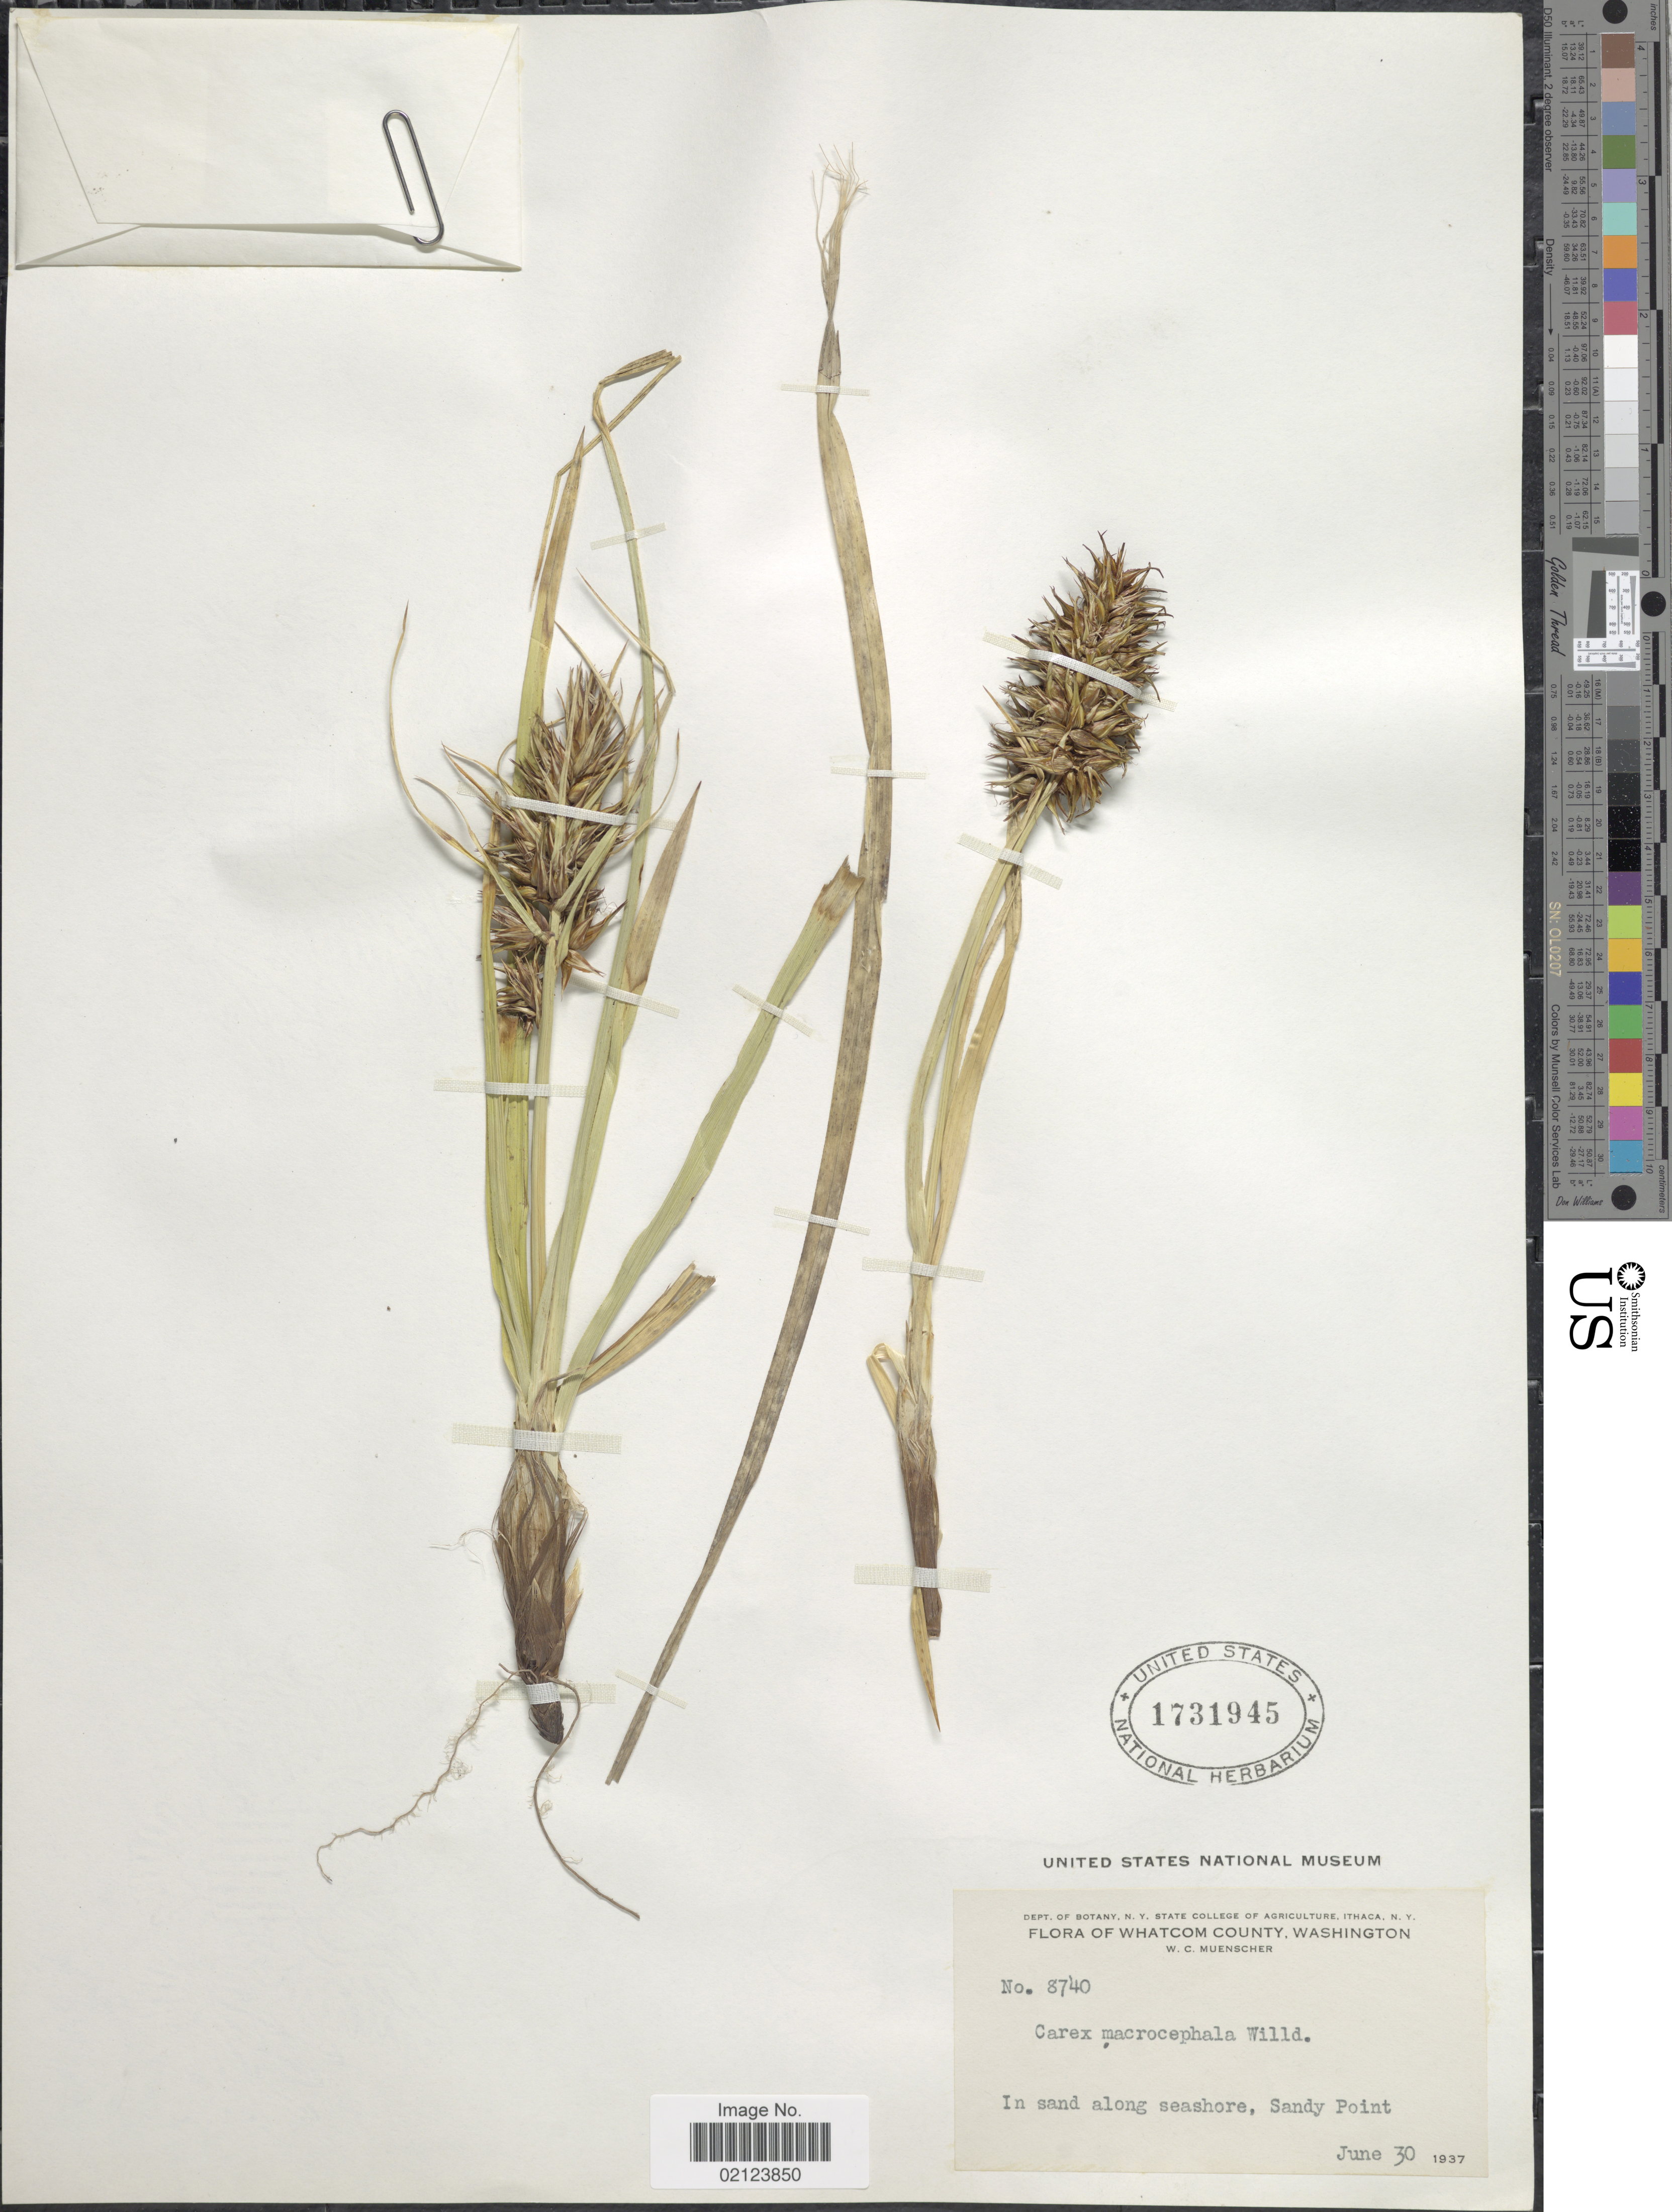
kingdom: Plantae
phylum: Tracheophyta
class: Liliopsida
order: Poales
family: Cyperaceae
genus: Carex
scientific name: Carex macrocephala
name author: Willd. ex Spreng.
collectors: W. Muenscher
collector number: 8740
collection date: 1937-06-30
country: United States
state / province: Washington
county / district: Whatcom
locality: Whatcom County, Sandy Point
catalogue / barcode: US 1731945